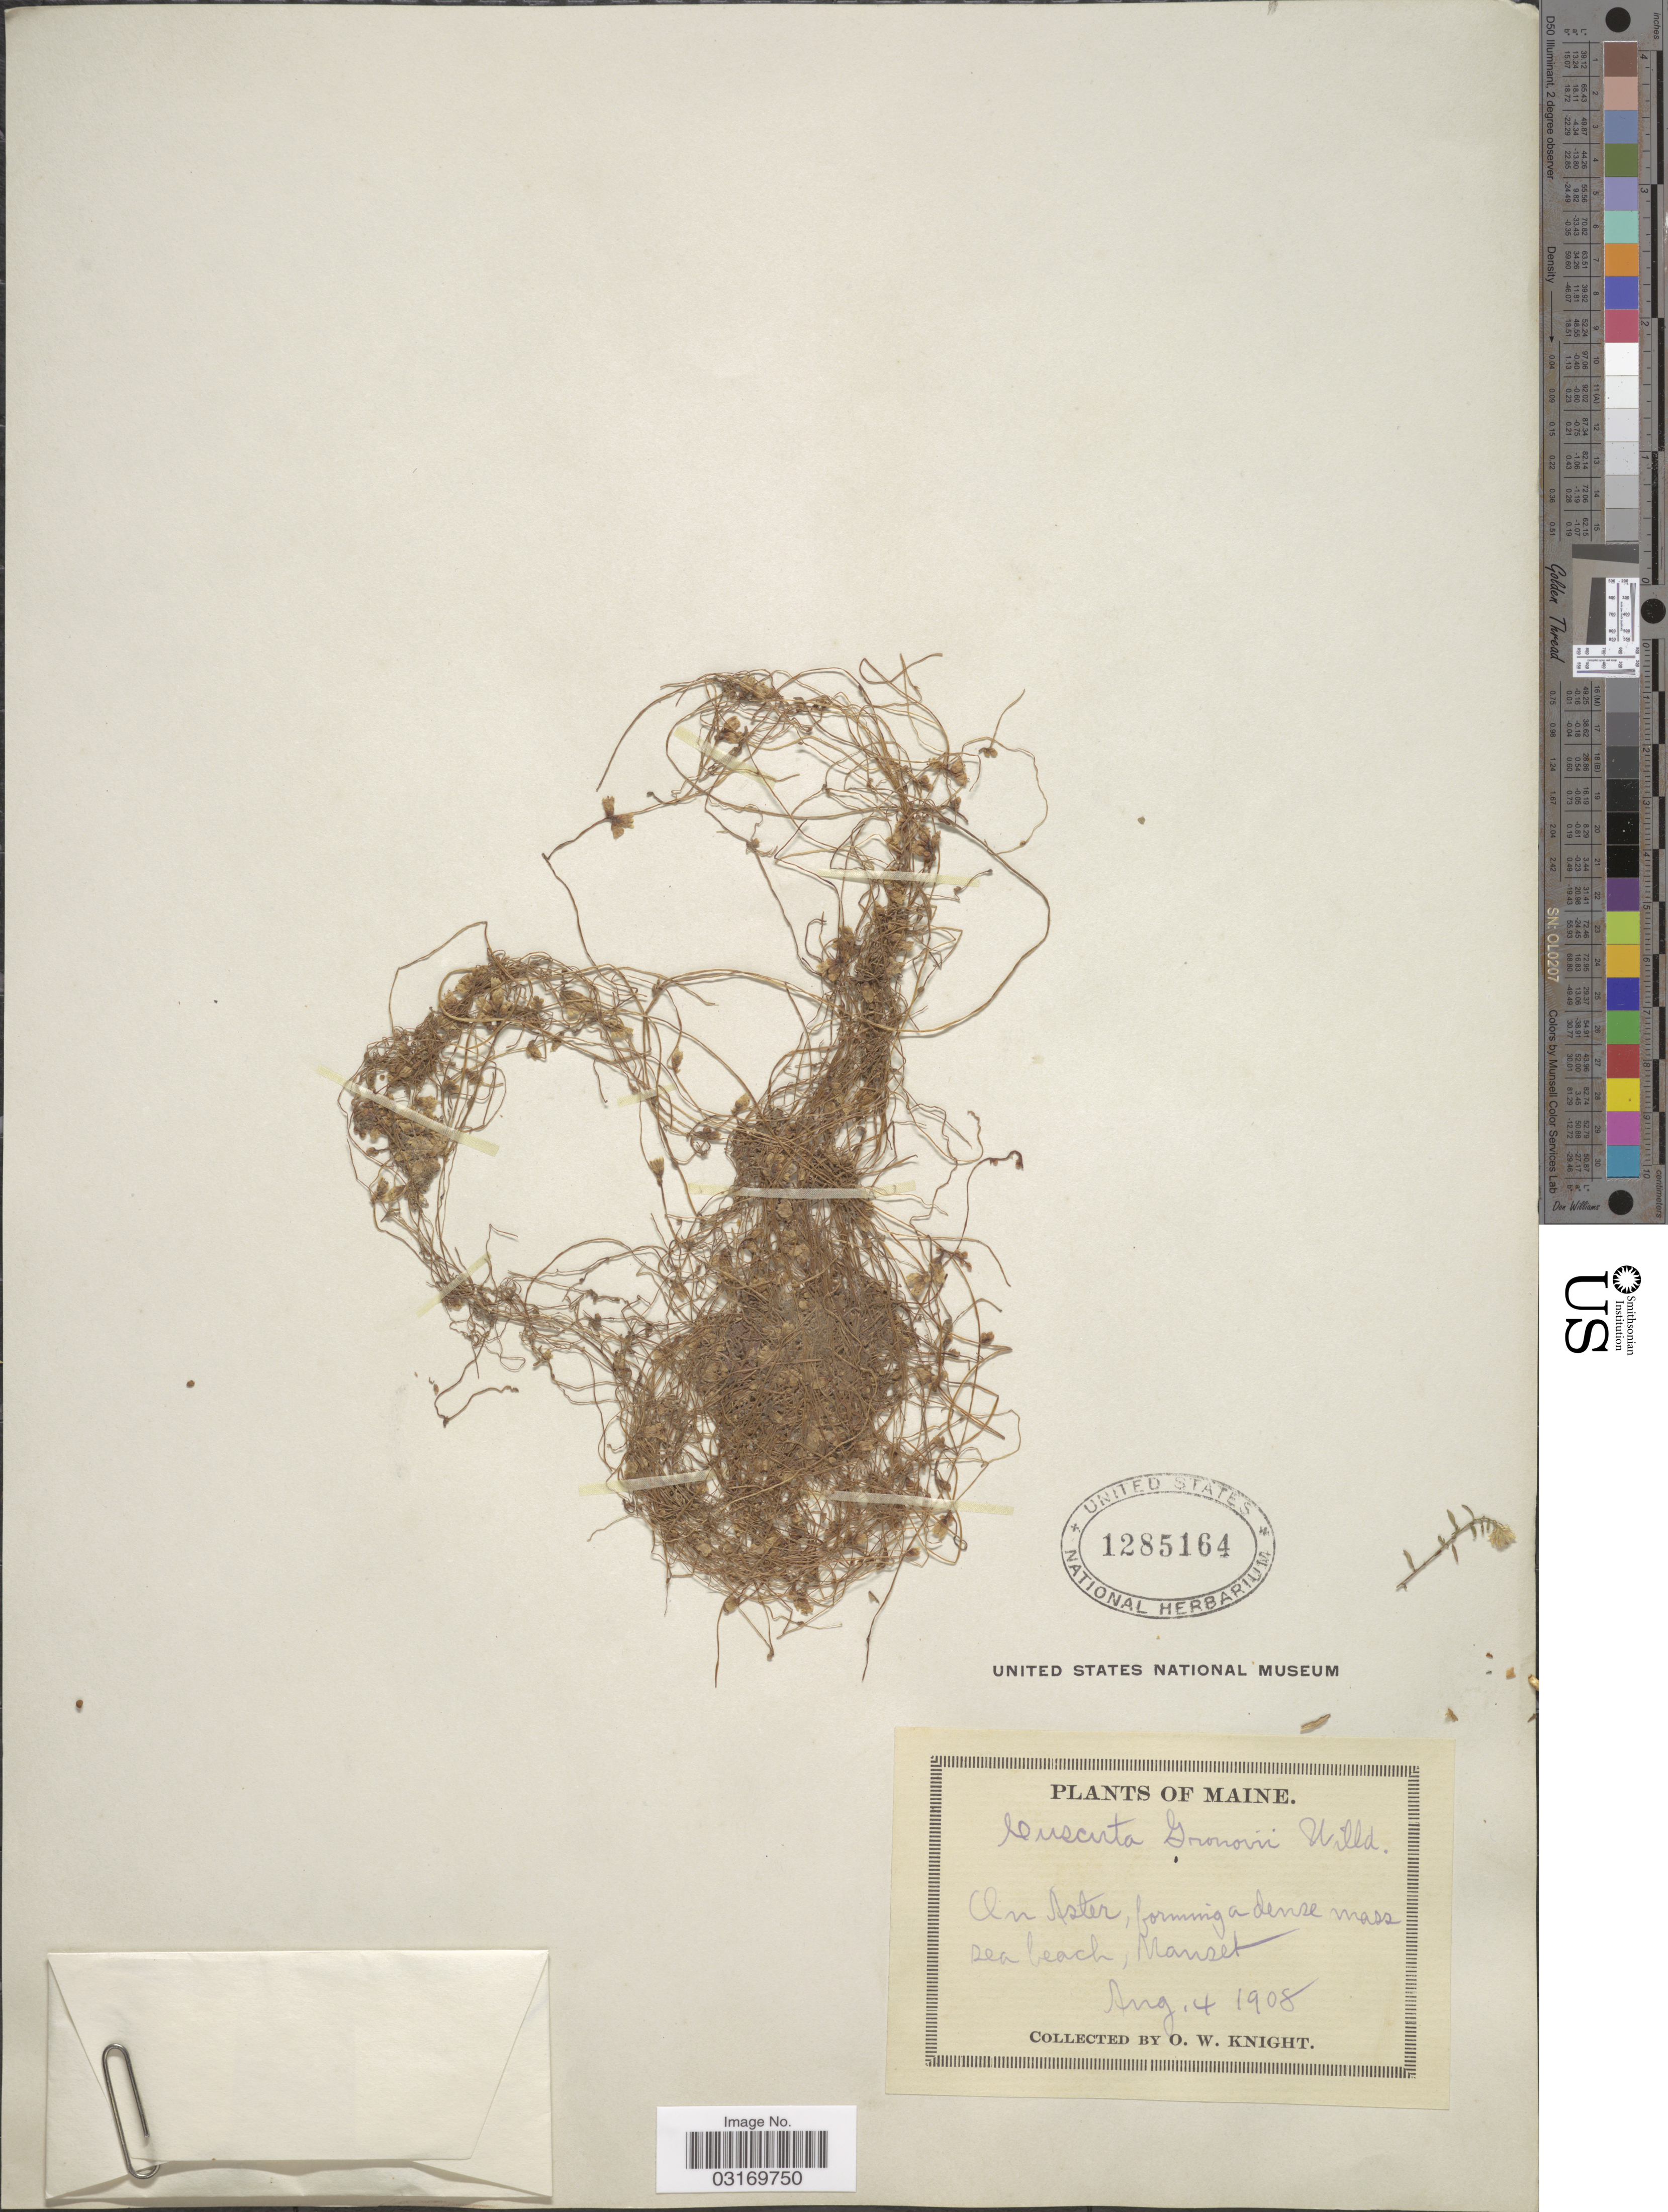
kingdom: Plantae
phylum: Tracheophyta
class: Magnoliopsida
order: Solanales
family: Convolvulaceae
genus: Cuscuta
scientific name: Cuscuta gronovii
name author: Willd. ex Schult.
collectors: O. Knight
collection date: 1908-08-14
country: United States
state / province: Maine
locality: Manset.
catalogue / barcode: US 1285164